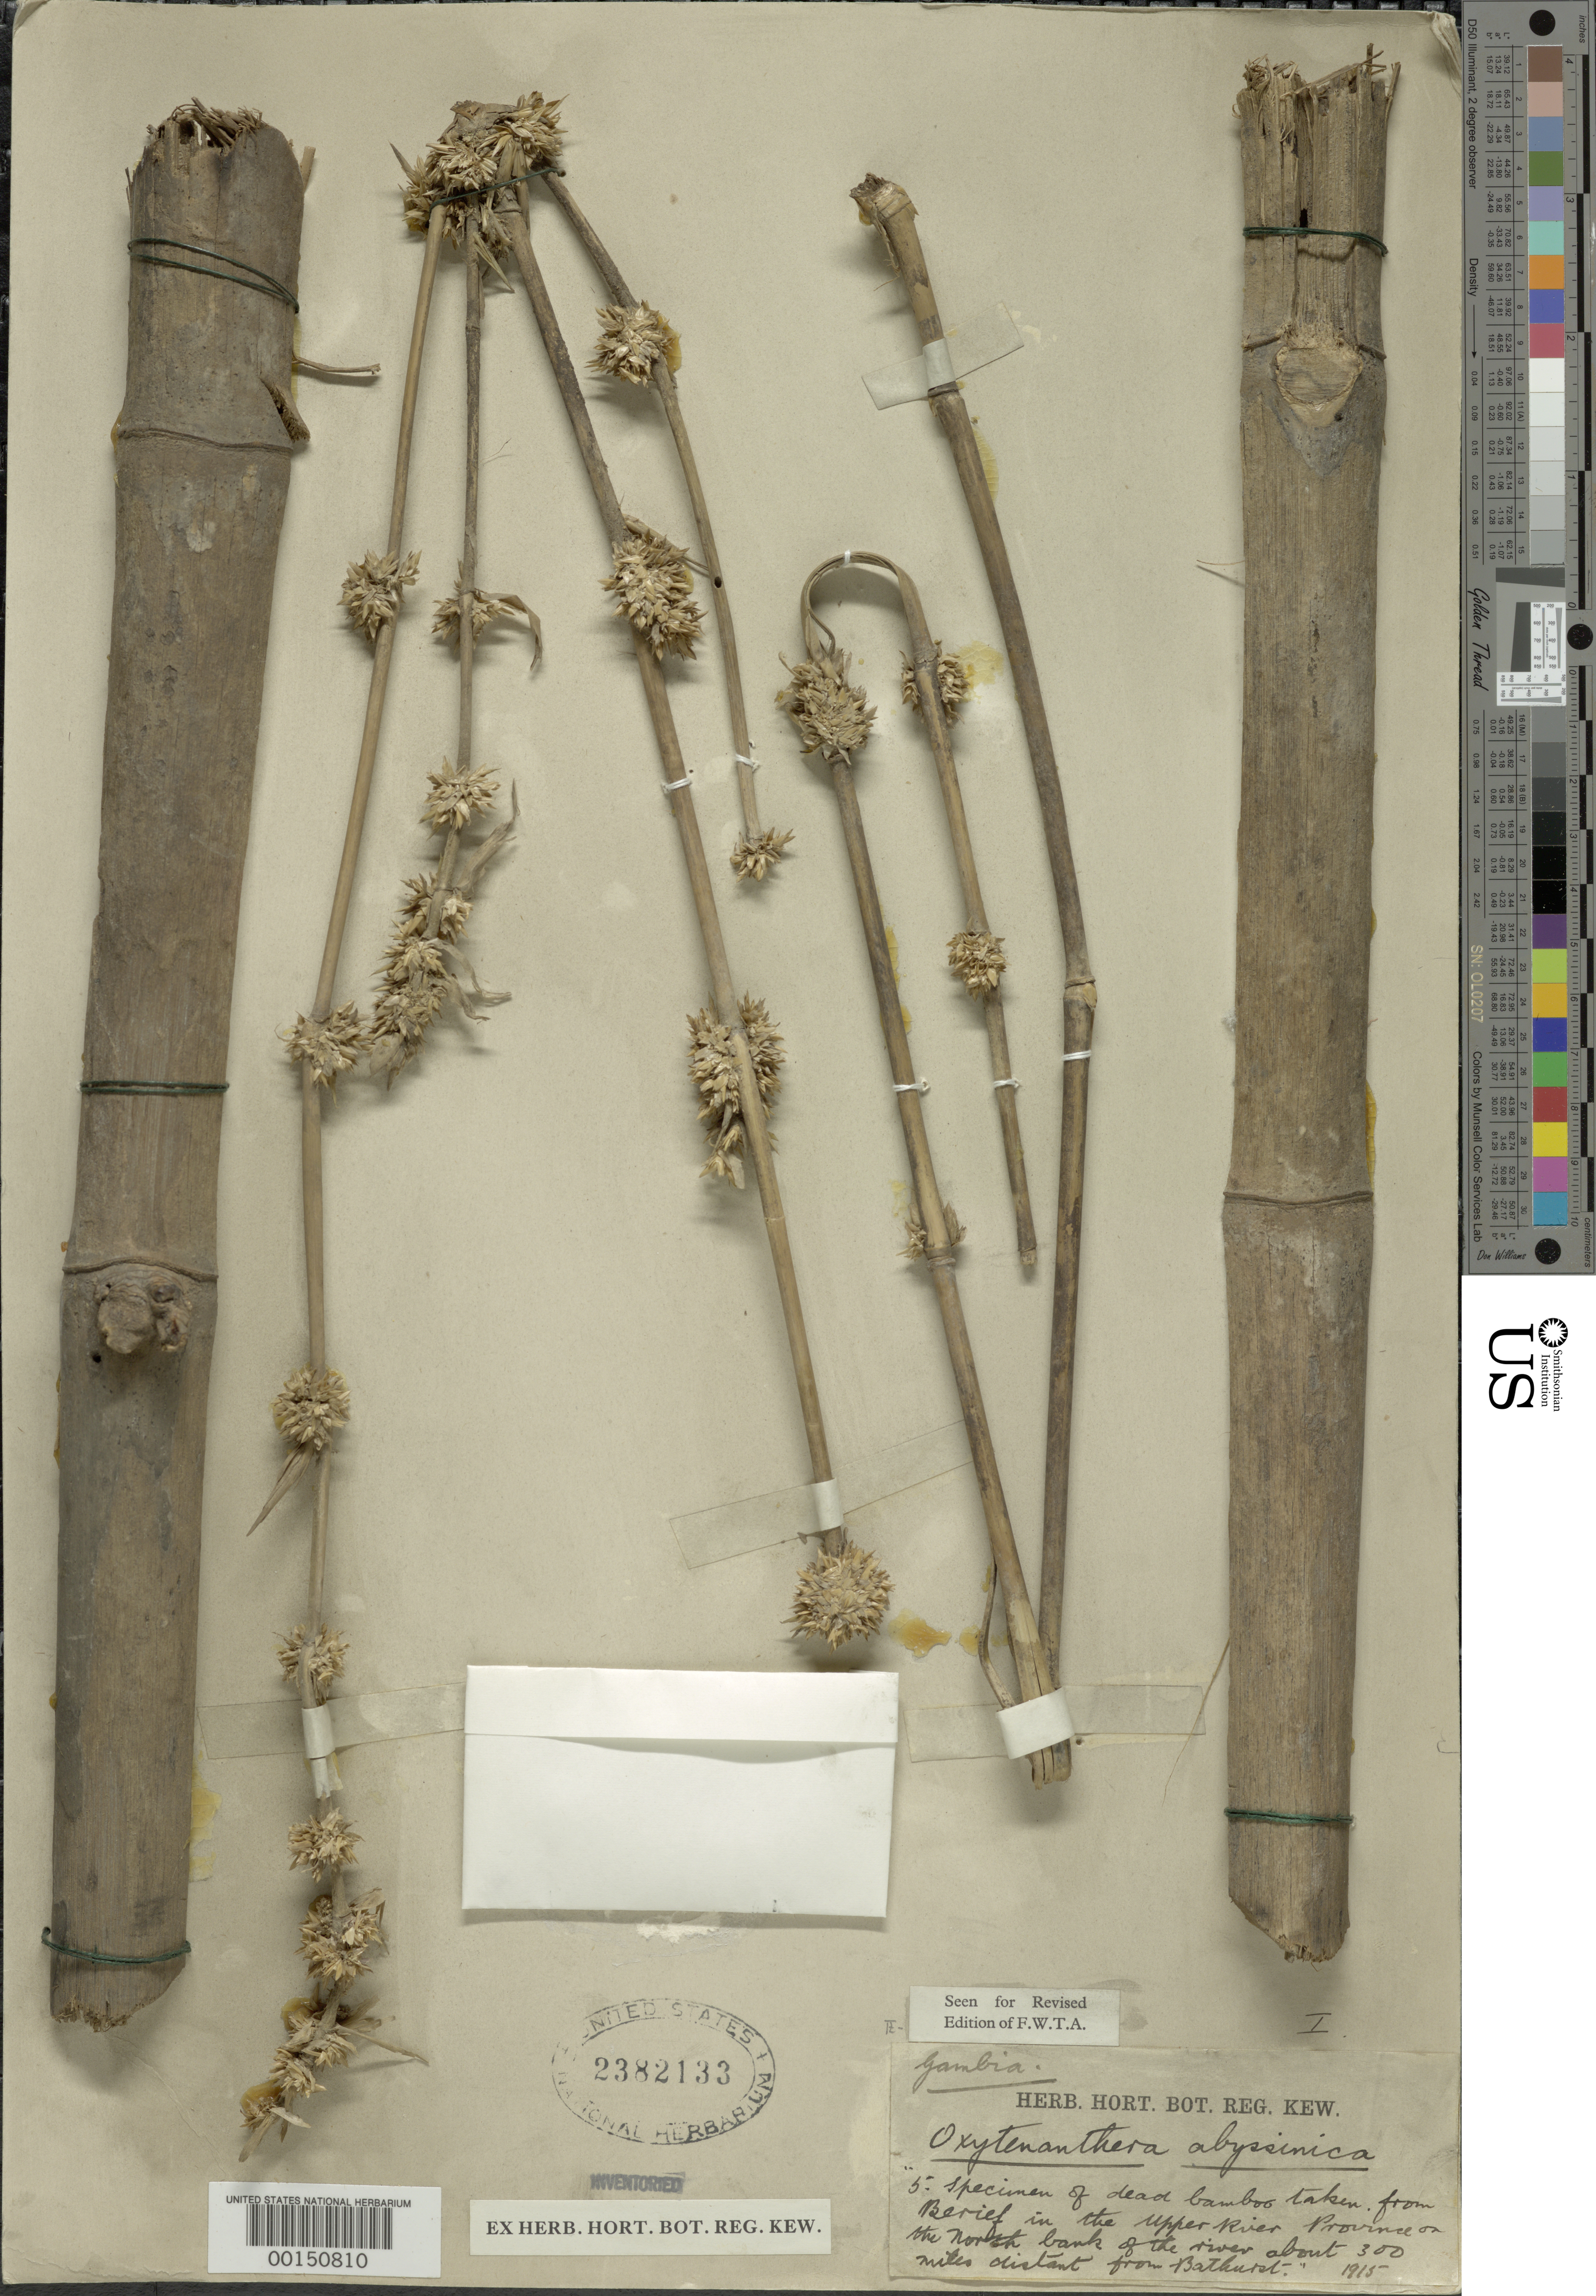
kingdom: Plantae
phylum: Tracheophyta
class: Liliopsida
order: Poales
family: Poaceae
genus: Oxytenanthera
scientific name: Oxytenanthera abyssinica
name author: (A. Rich.) Munro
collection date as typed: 1915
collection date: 1915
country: Gambia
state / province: Upper River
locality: Berief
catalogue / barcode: US 2382133